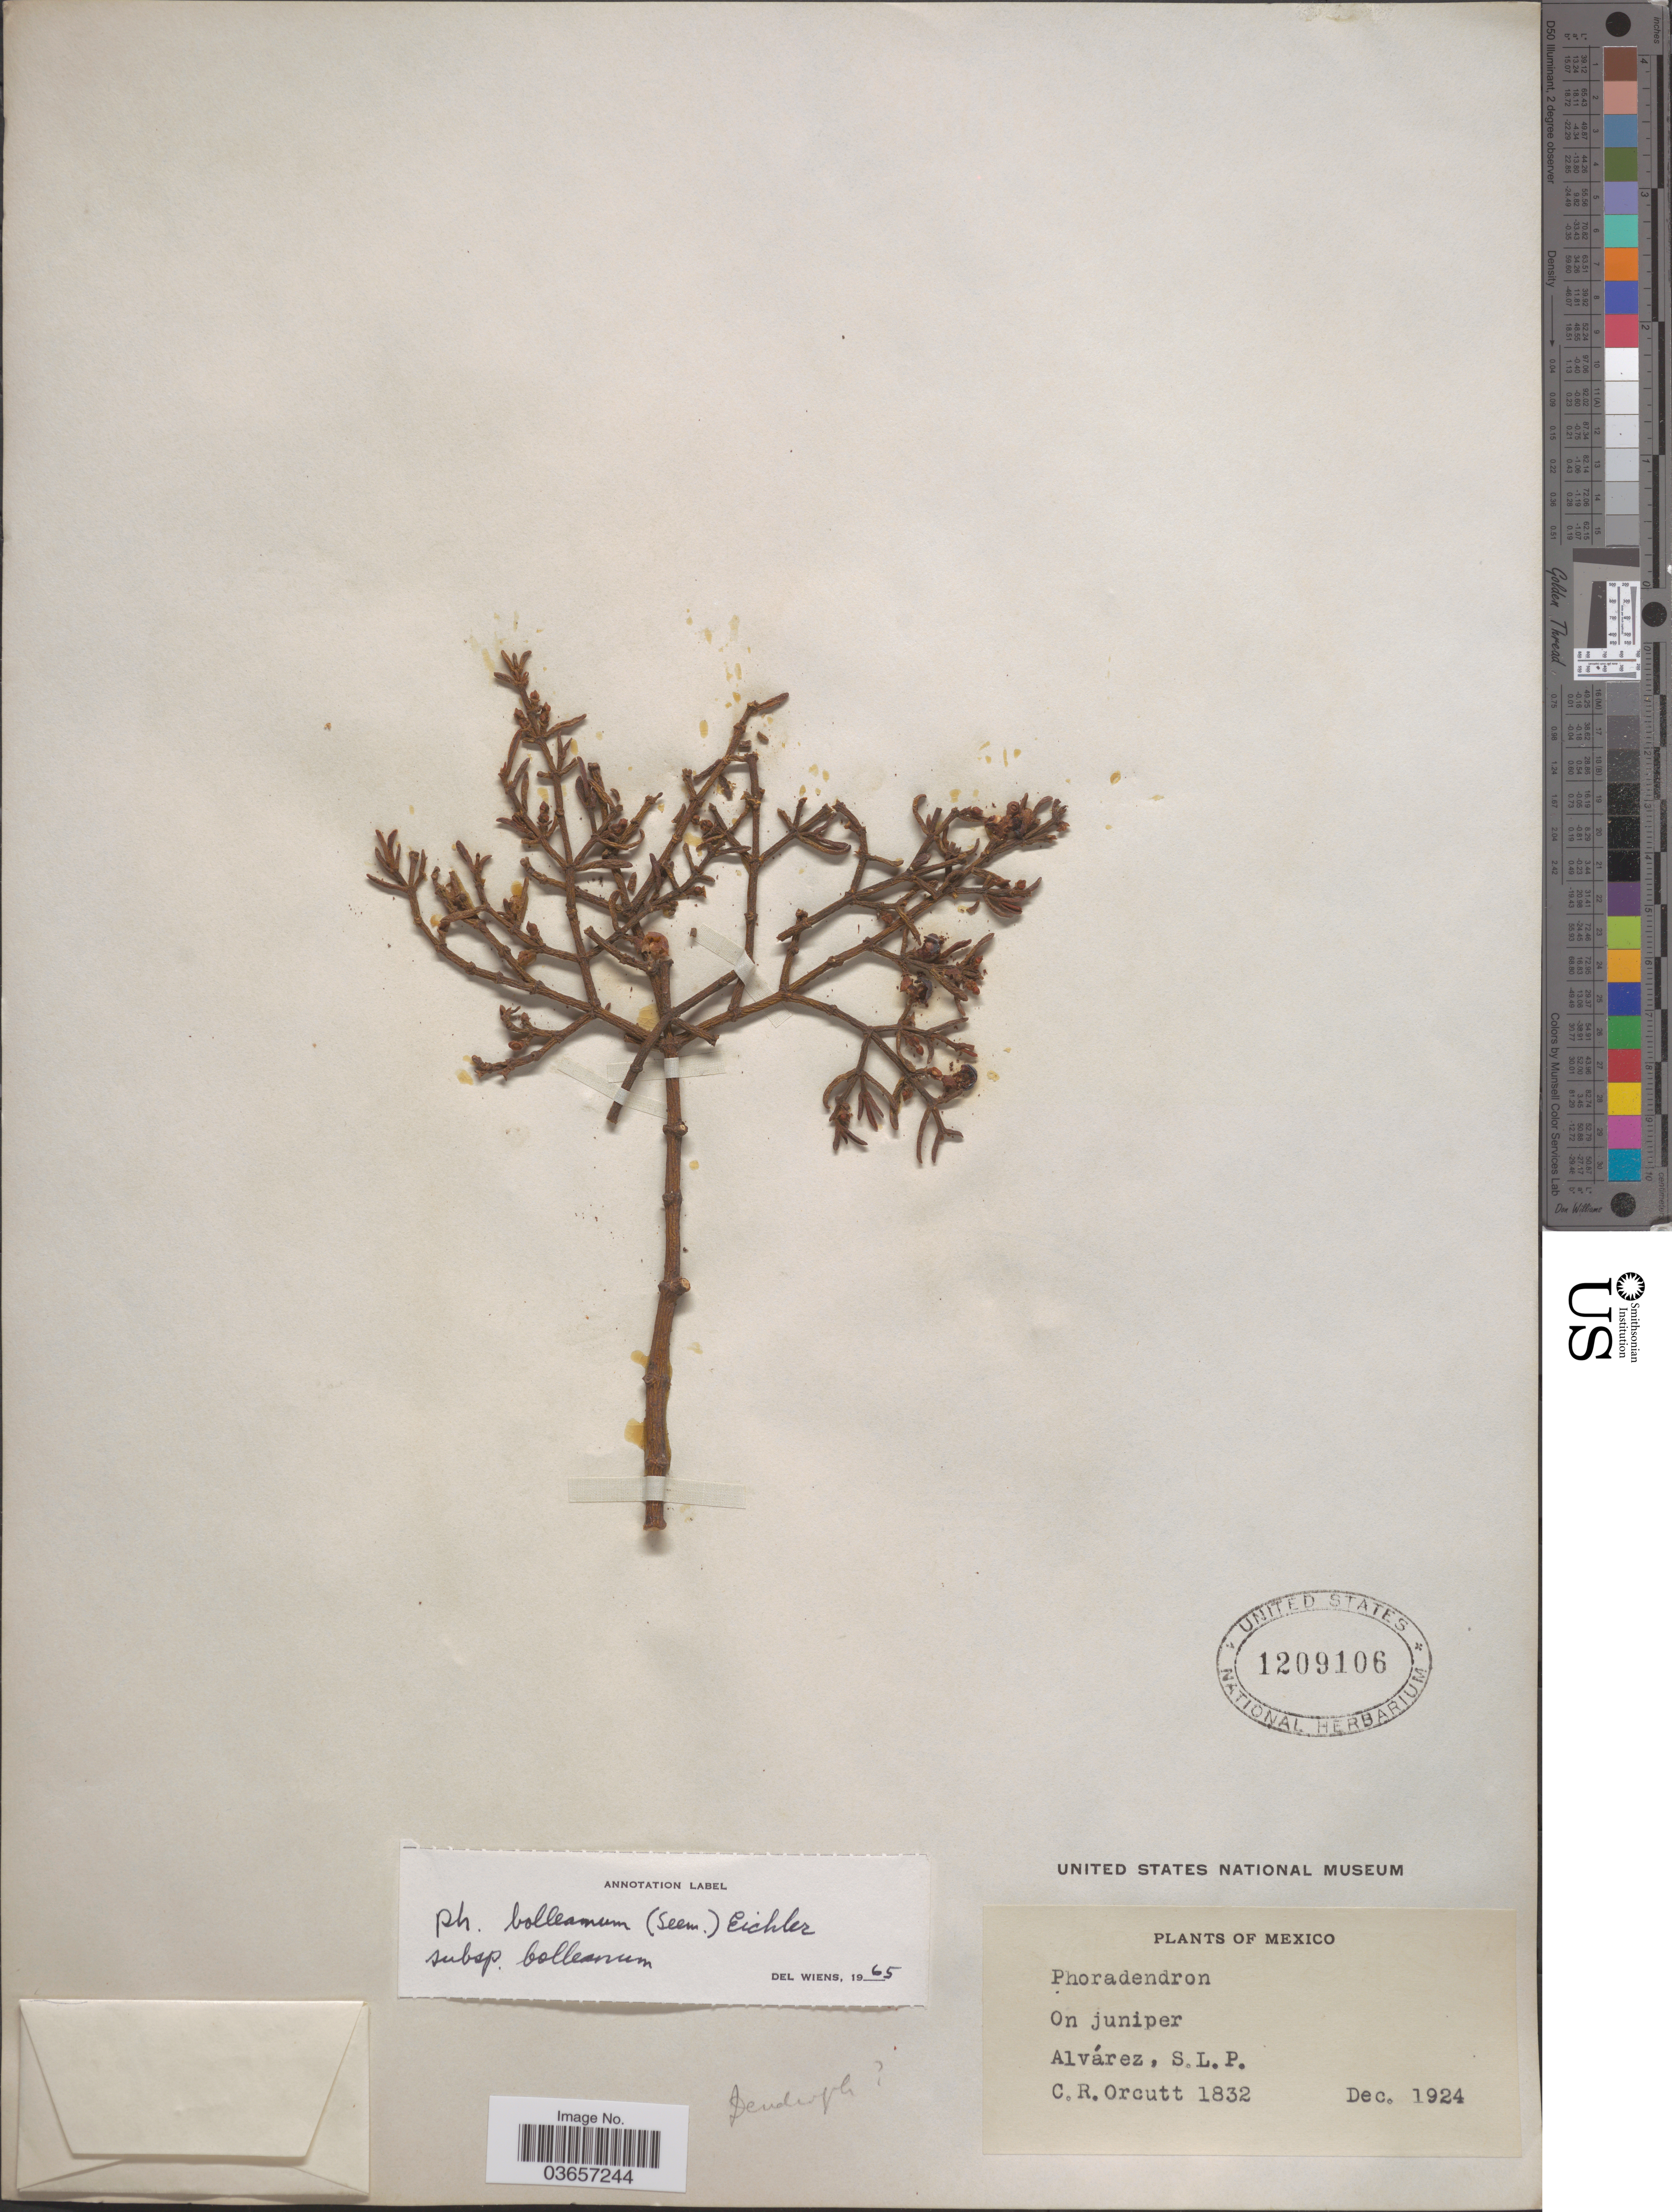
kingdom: Plantae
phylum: Tracheophyta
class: Magnoliopsida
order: Santalales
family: Viscaceae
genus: Phoradendron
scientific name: Phoradendron bolleanum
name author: (Seem.) Eichler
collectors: C. R. Orcutt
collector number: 1832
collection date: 1924-12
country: Mexico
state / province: San Luis Potosí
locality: Alvárez.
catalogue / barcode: US 1209106